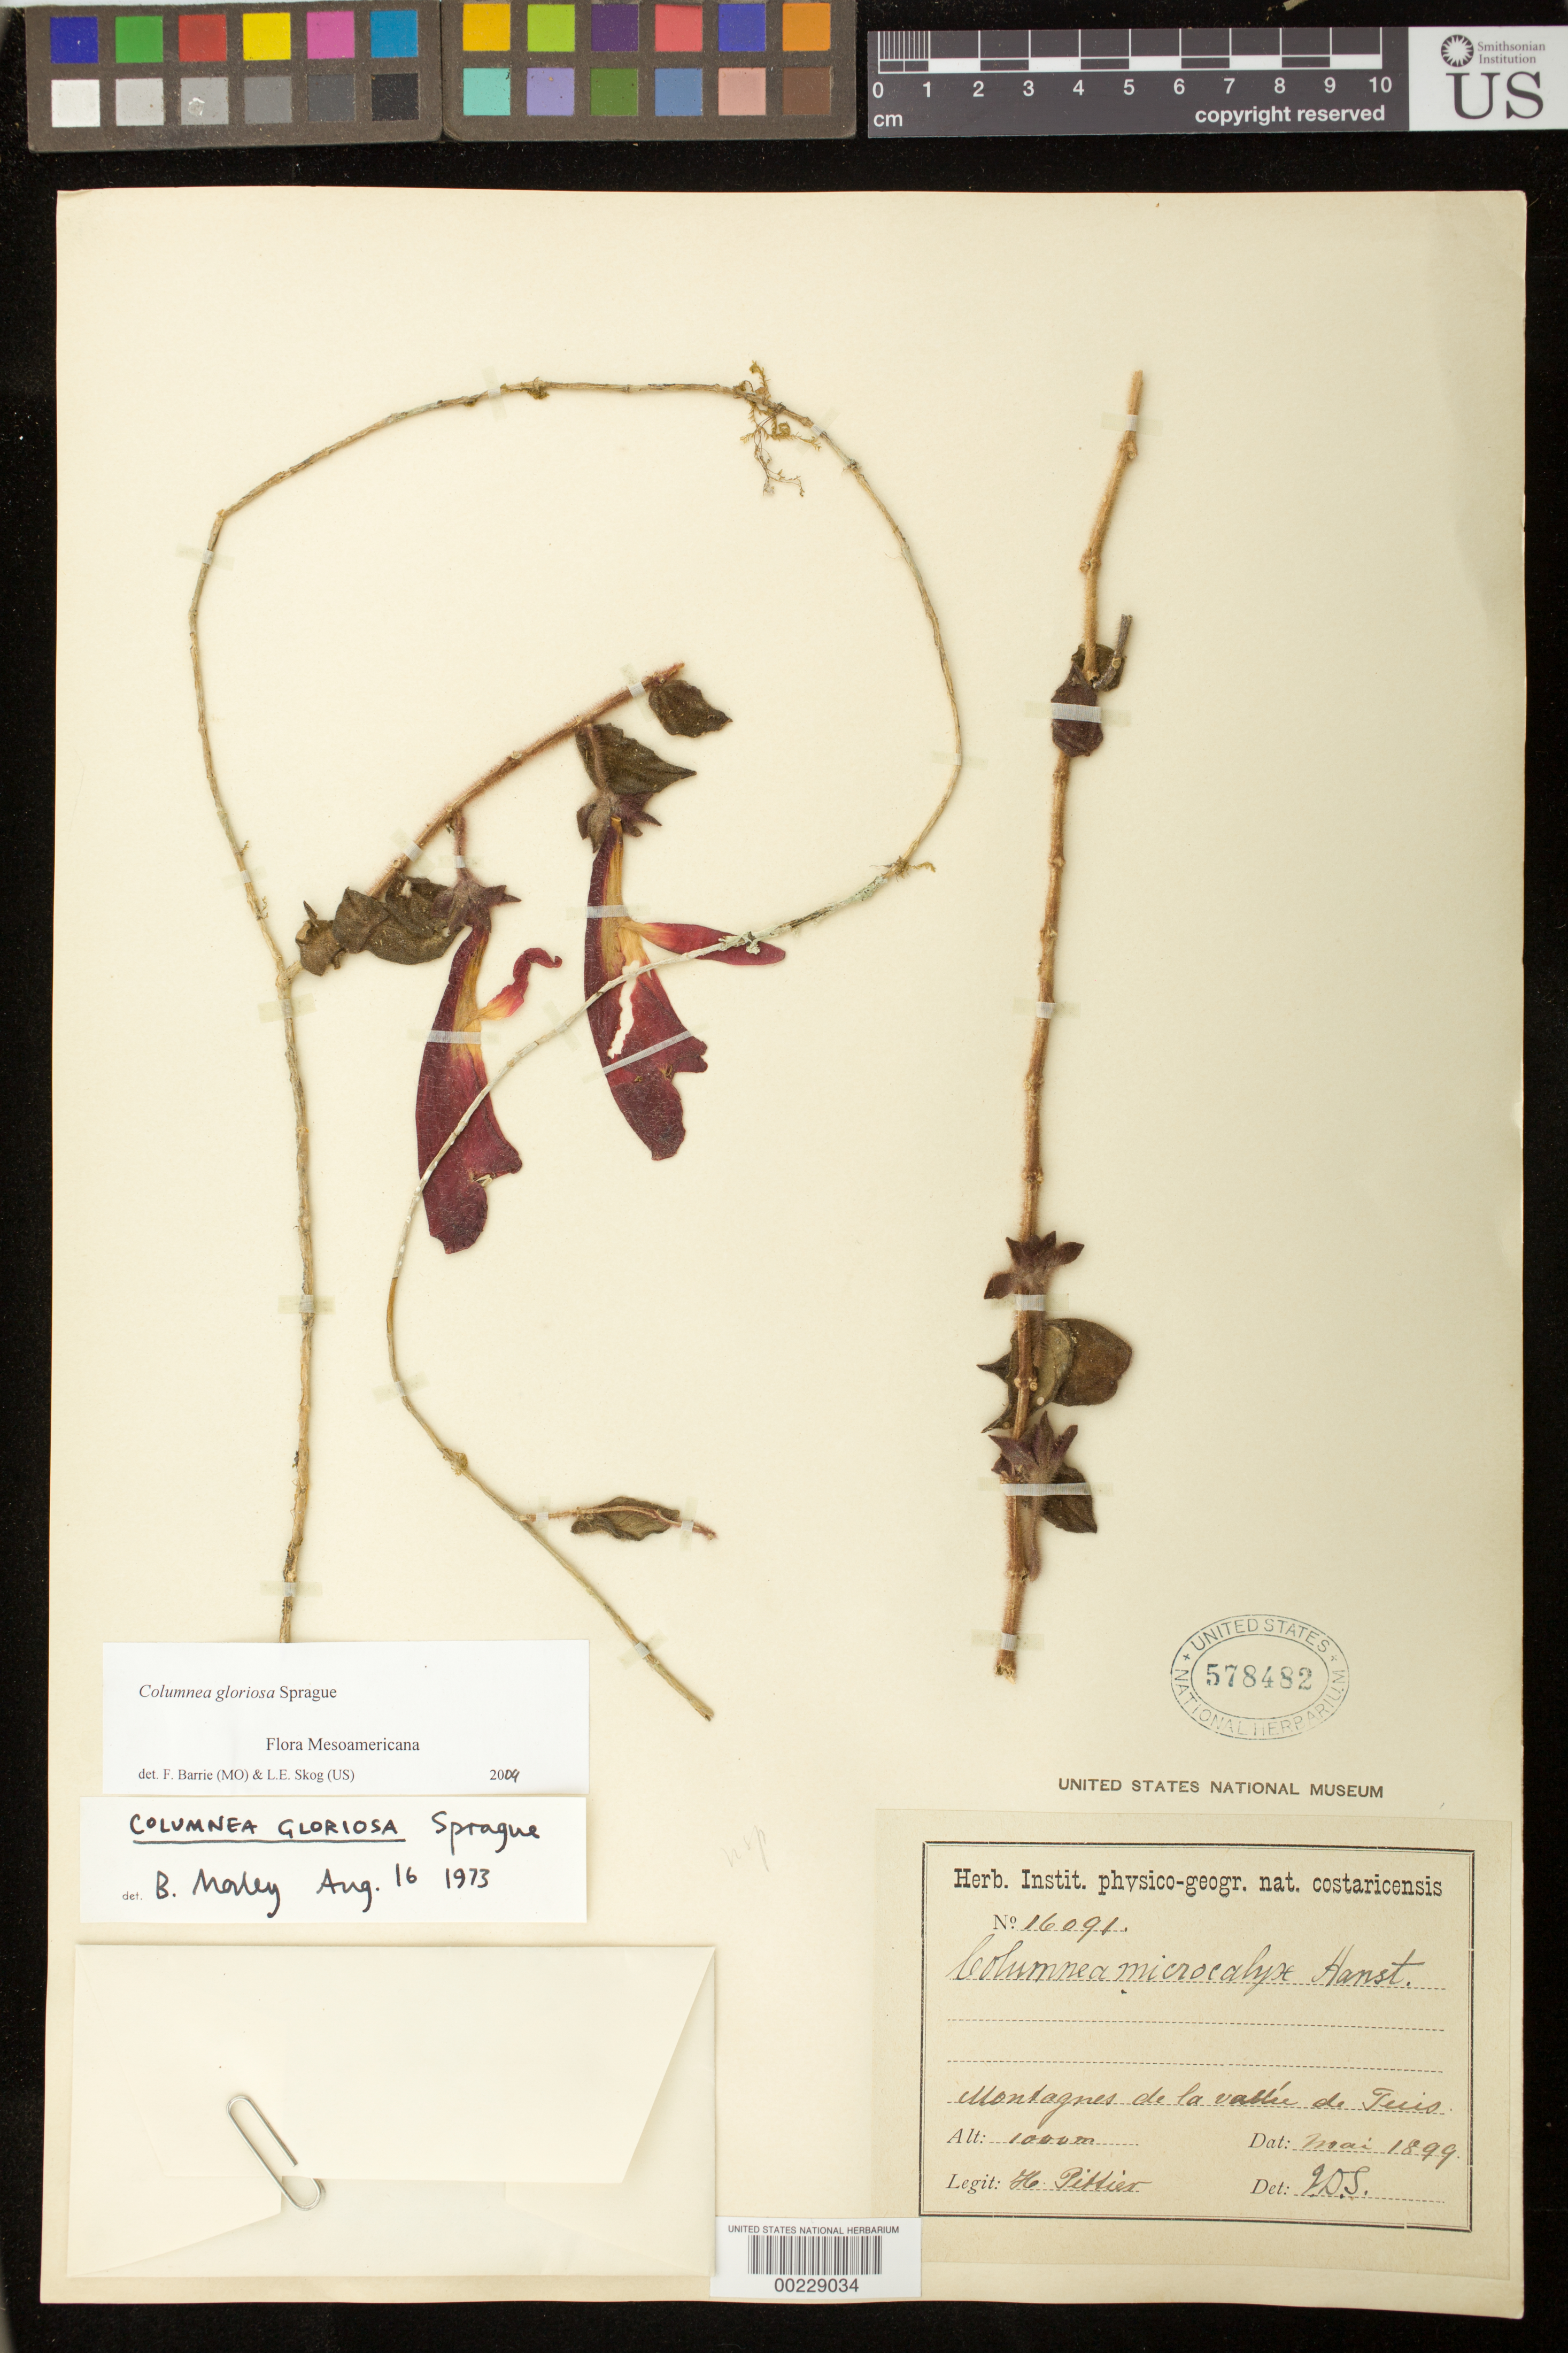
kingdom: Plantae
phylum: Tracheophyta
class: Magnoliopsida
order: Lamiales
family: Gesneriaceae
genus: Columnea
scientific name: Columnea gloriosa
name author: Sprague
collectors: H. F. Pittier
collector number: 16091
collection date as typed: May 1899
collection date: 1899-05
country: Costa Rica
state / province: Cartago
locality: Mountains by the valley of Tuis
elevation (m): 1000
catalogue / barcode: US 578482